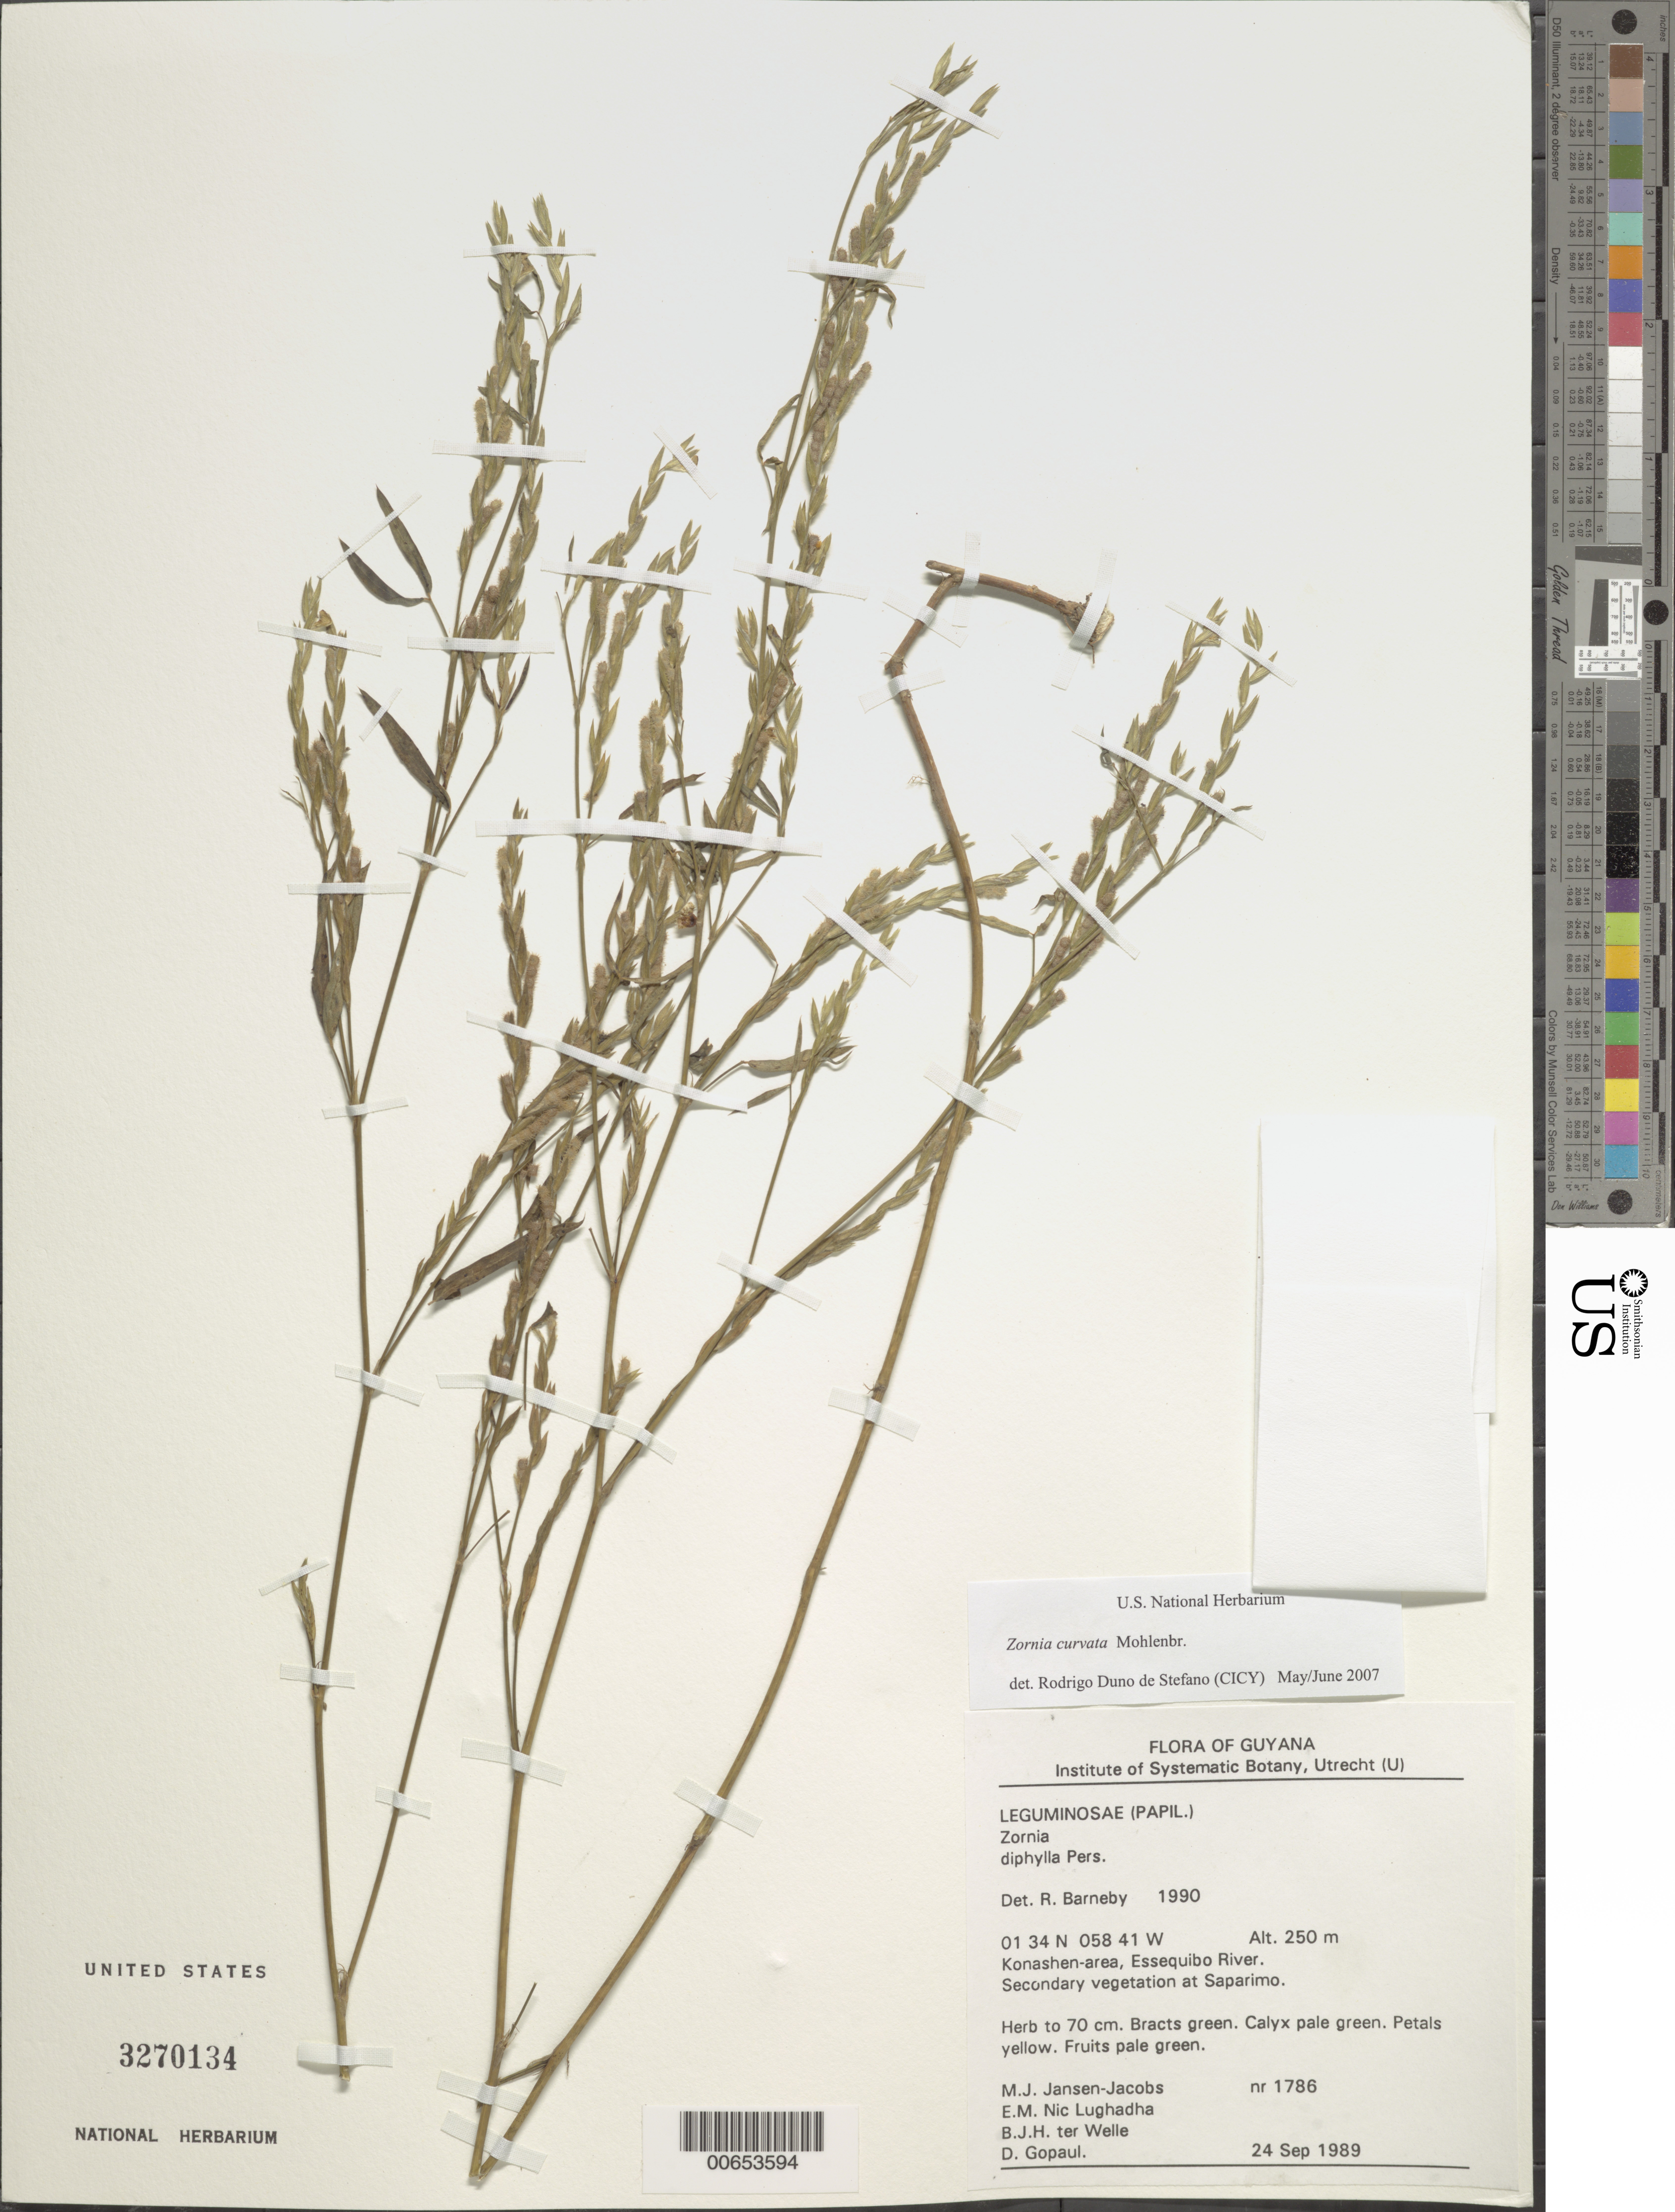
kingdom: Plantae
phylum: Tracheophyta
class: Magnoliopsida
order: Fabales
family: Fabaceae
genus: Zornia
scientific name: Zornia curvata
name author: Mohlenbr.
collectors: M. J. Jansen-Jacobs, E. Nic Lughadha, B. Welle & D. Gopaul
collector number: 1786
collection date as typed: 24-Sep-89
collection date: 1989-09-24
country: Guyana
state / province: U. Takutu-U. Essequibo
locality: Konashen-area, Essequibo River at Saparimo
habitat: Secondary vegetation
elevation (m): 250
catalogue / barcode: US 3270134